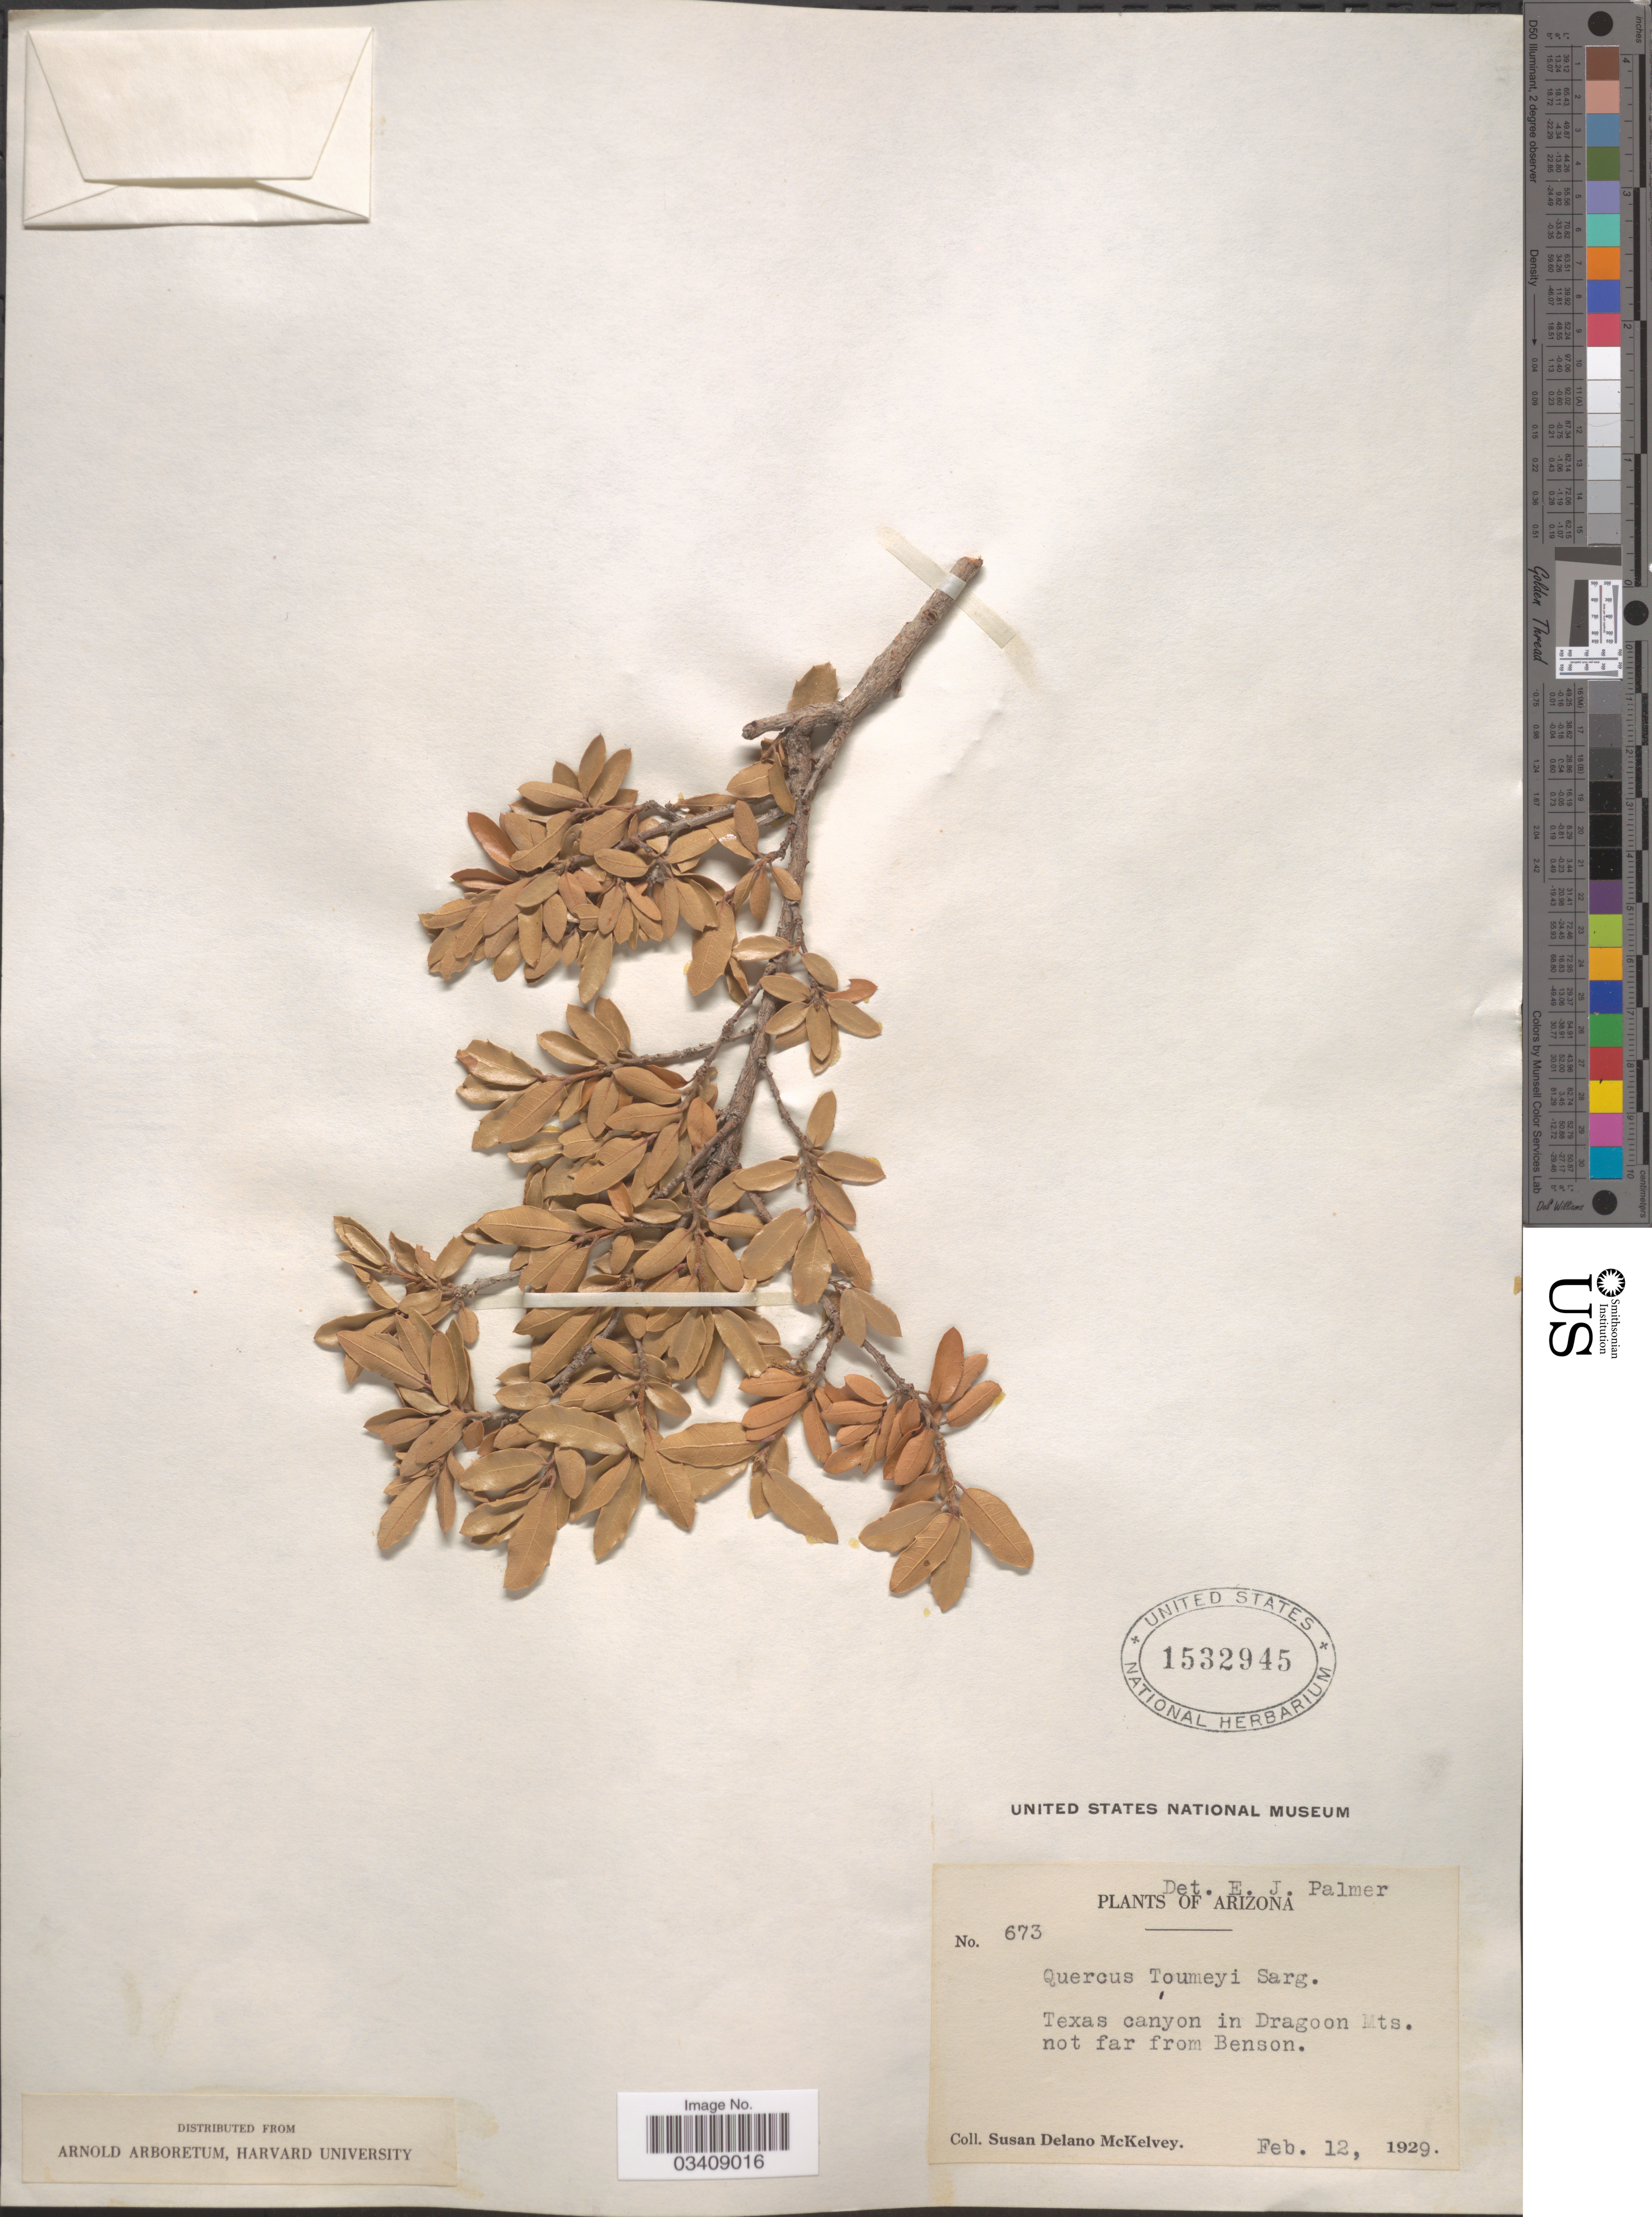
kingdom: Plantae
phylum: Tracheophyta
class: Magnoliopsida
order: Fagales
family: Fagaceae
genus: Quercus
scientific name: Quercus toumeyi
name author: Sarg.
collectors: S. A. McKelvey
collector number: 673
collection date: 1929-02-12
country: United States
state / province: Arizona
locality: Texas canyon in Dragoon Mts. not far from Benson.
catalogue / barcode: US 1532945